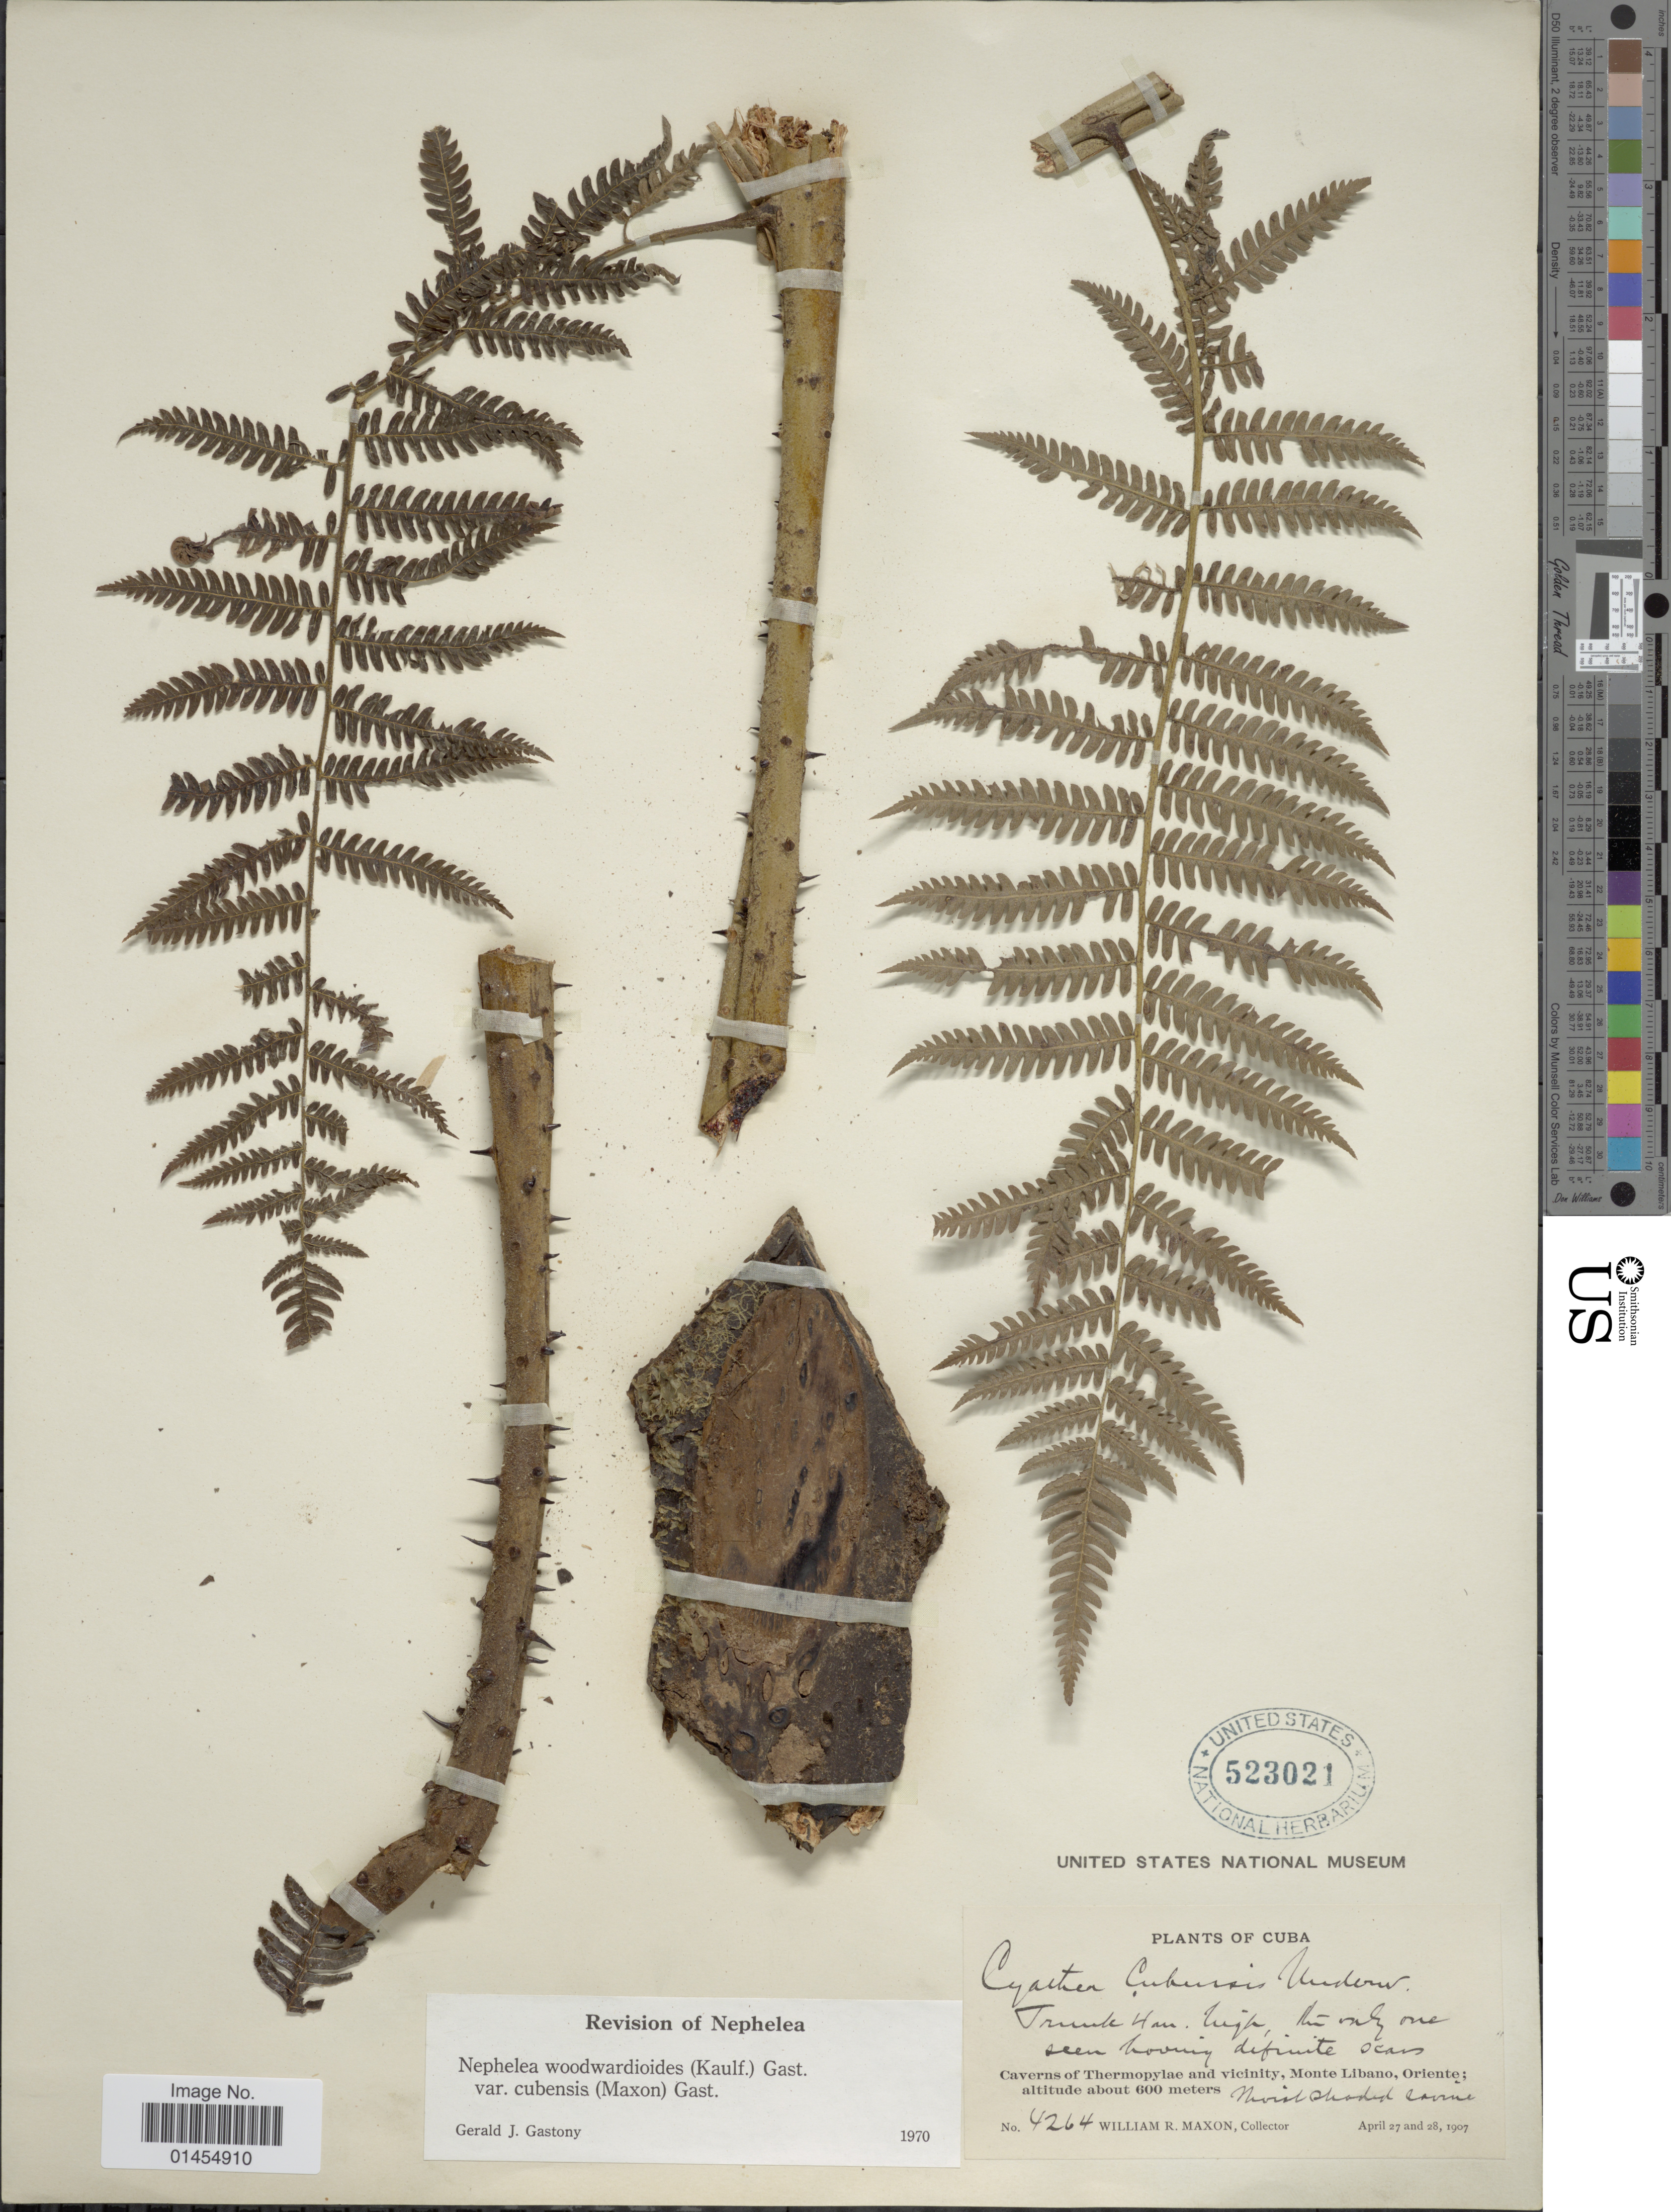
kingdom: Plantae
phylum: Tracheophyta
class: Polypodiopsida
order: Cyatheales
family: Cyatheaceae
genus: Alsophila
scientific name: Alsophila woodwardioides var. cubensis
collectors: W. R. Maxon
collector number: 4264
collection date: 1907-04-27/1907-04-28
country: Cuba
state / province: Oriente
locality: Cverns of Thermopylae and vicinity, Monte Libano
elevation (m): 600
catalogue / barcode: US 523021